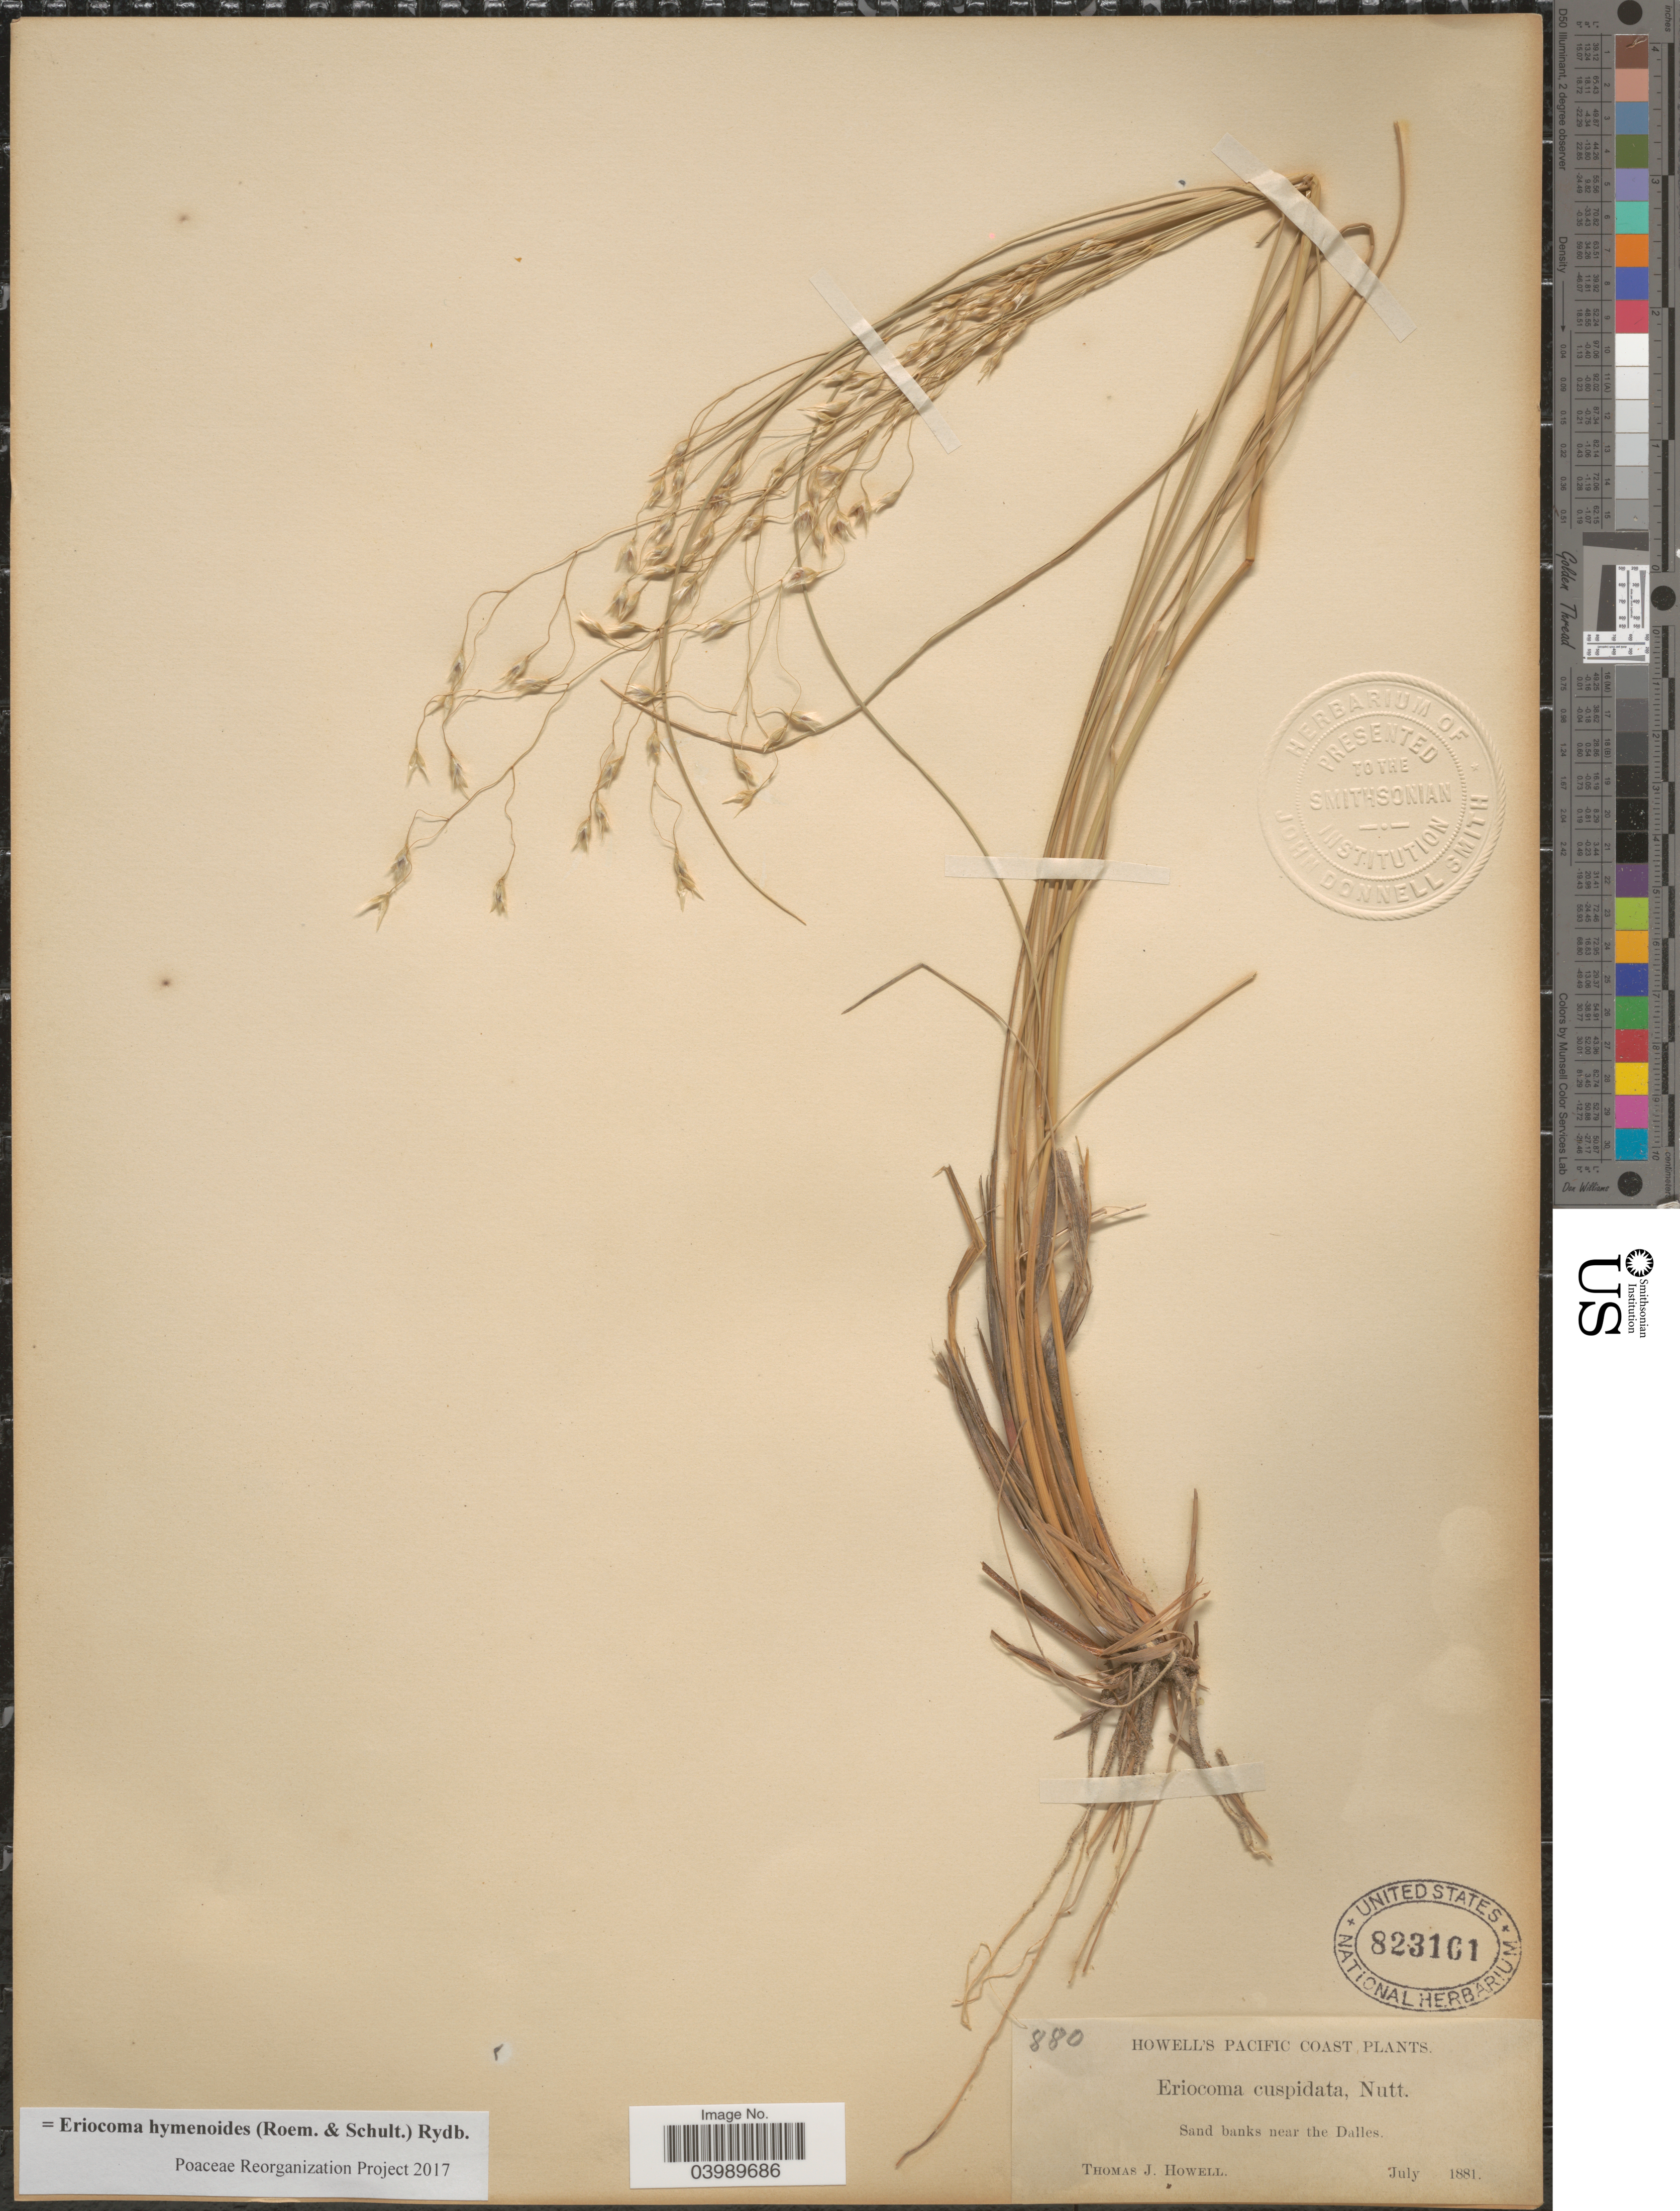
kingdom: Plantae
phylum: Tracheophyta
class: Liliopsida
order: Poales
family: Poaceae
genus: Eriocoma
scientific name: Eriocoma hymenoides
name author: (Roem. & Schult.) Rydb.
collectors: T. J. Howell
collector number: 880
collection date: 1881-07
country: United States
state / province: Oregon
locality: Pacific Coast. Sand banks near the Dalles.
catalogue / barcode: US 823101